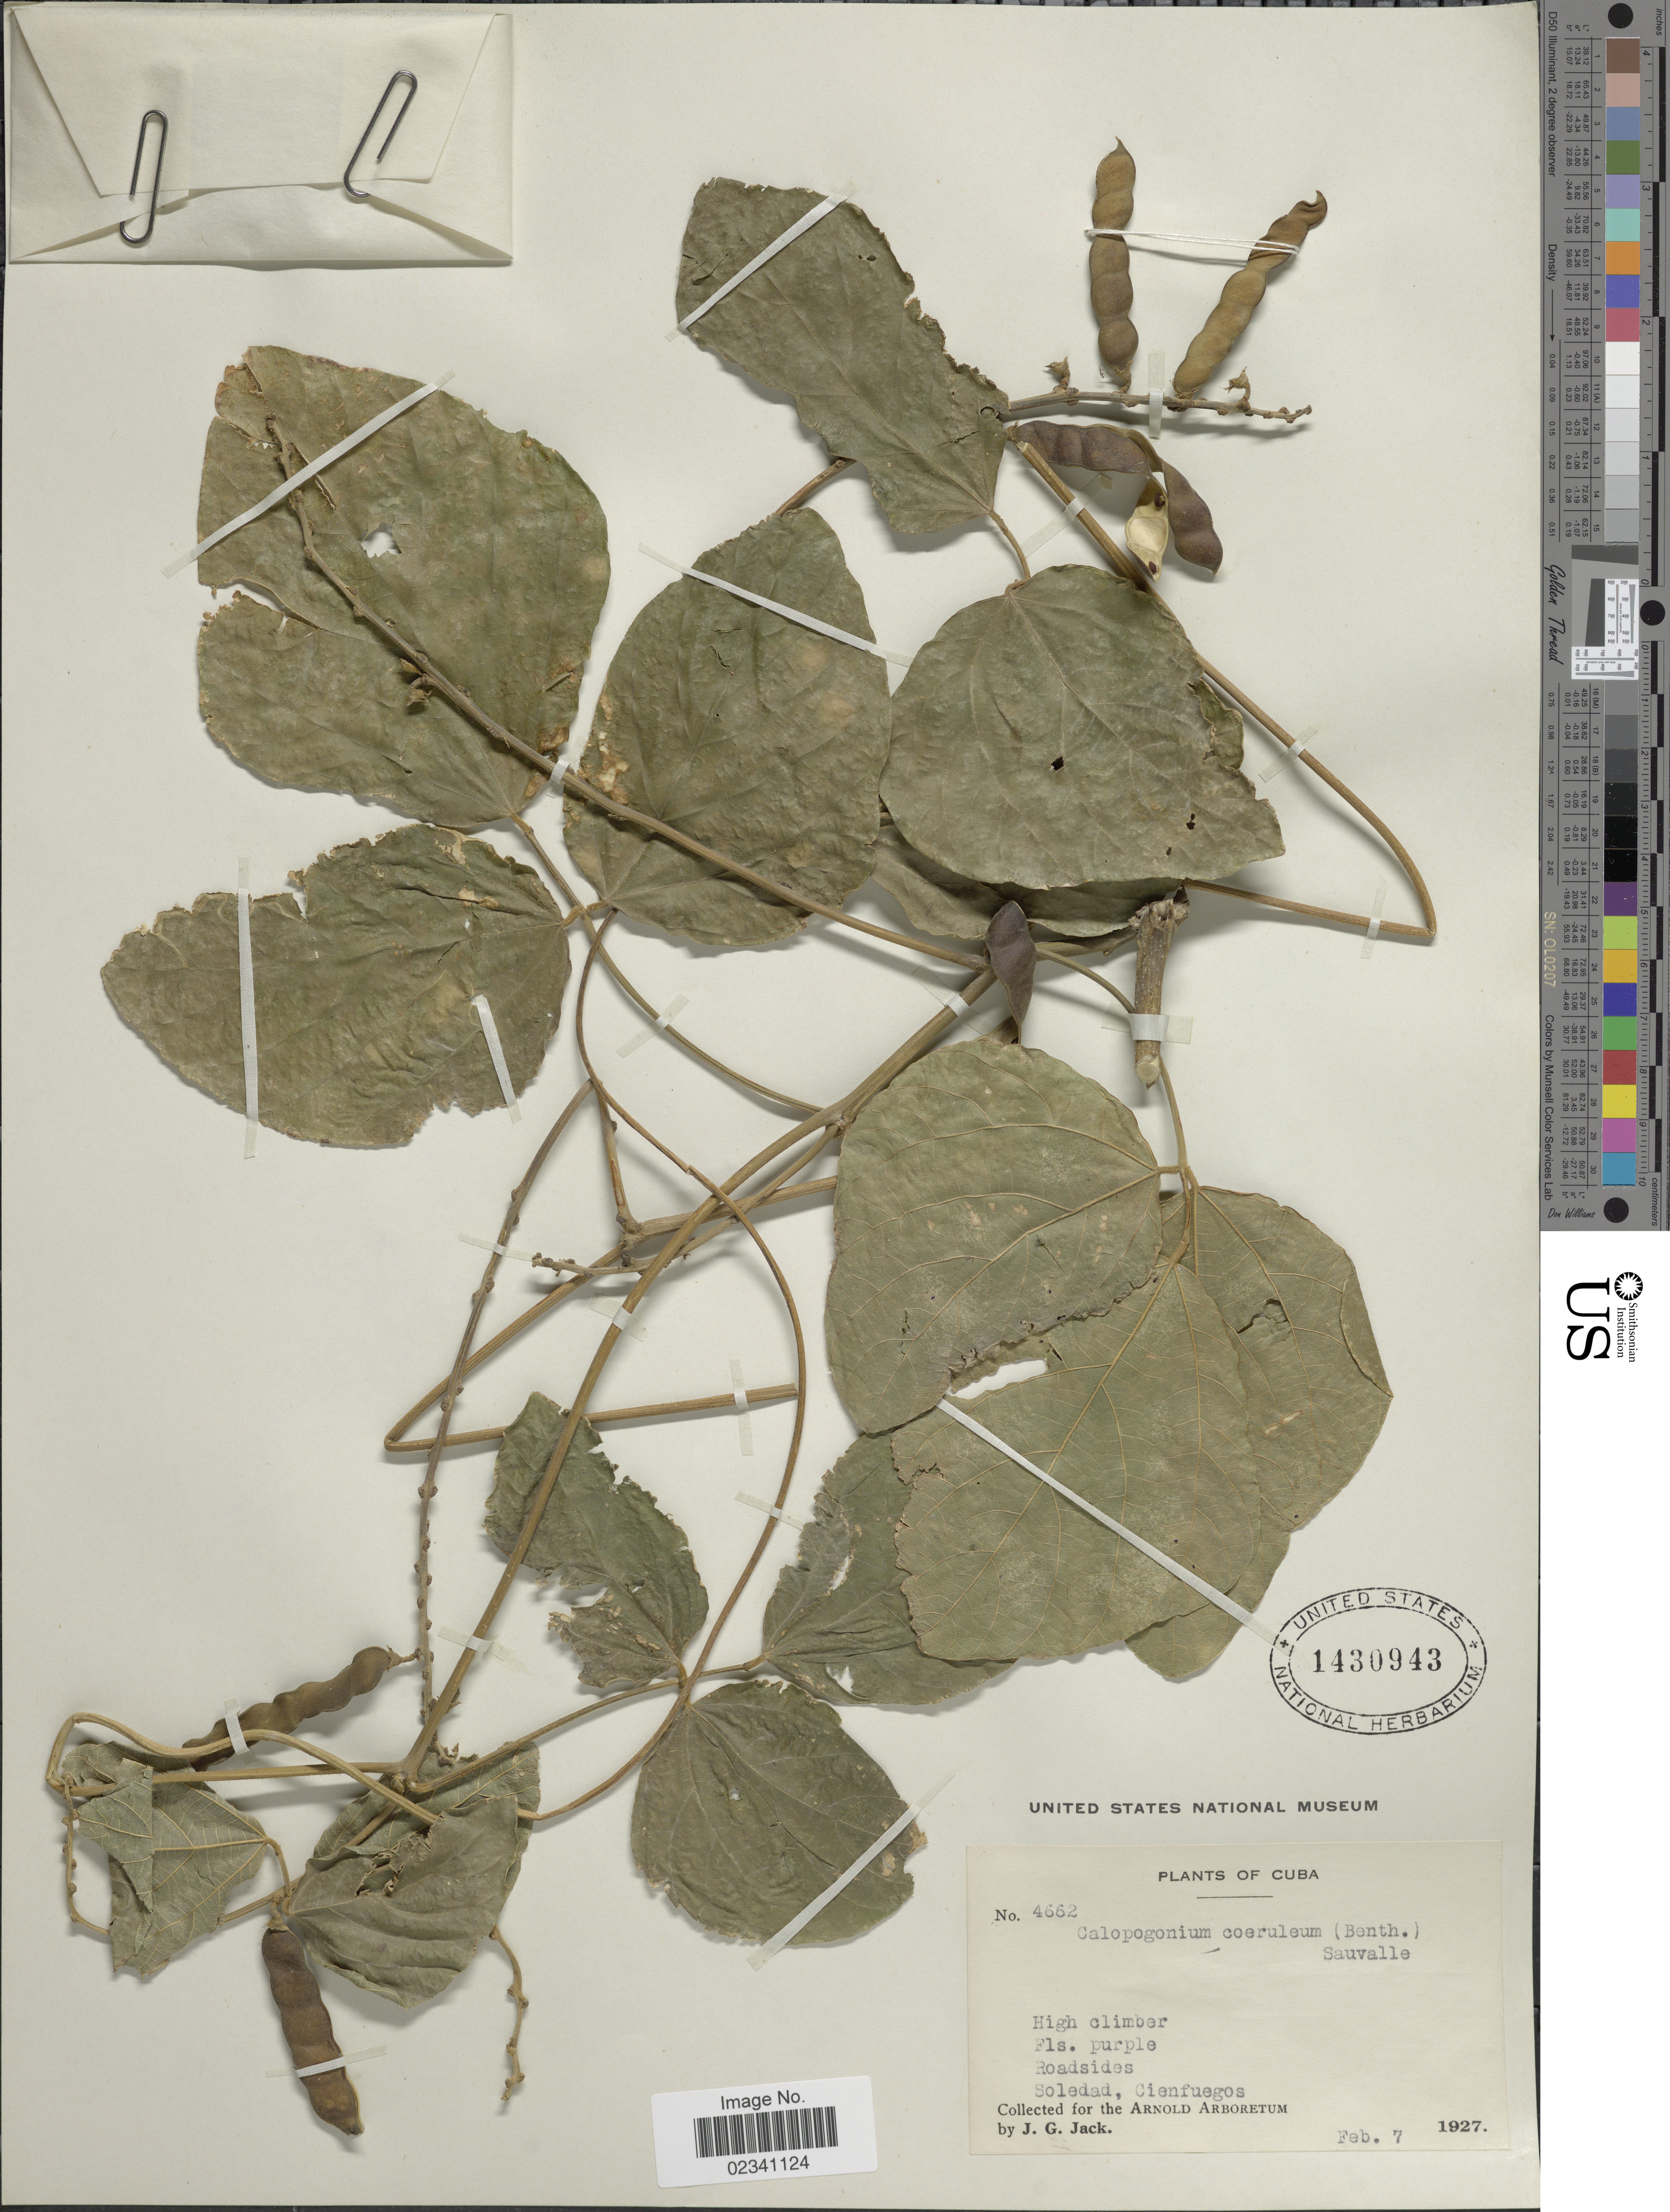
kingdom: Plantae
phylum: Tracheophyta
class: Magnoliopsida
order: Fabales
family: Fabaceae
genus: Calopogonium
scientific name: Calopogonium caeruleum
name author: (Benth.) C. Wright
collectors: J. G. Jack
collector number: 4662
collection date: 1927-02-07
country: Cuba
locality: Soledad, Cienfuegos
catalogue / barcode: US 1430943